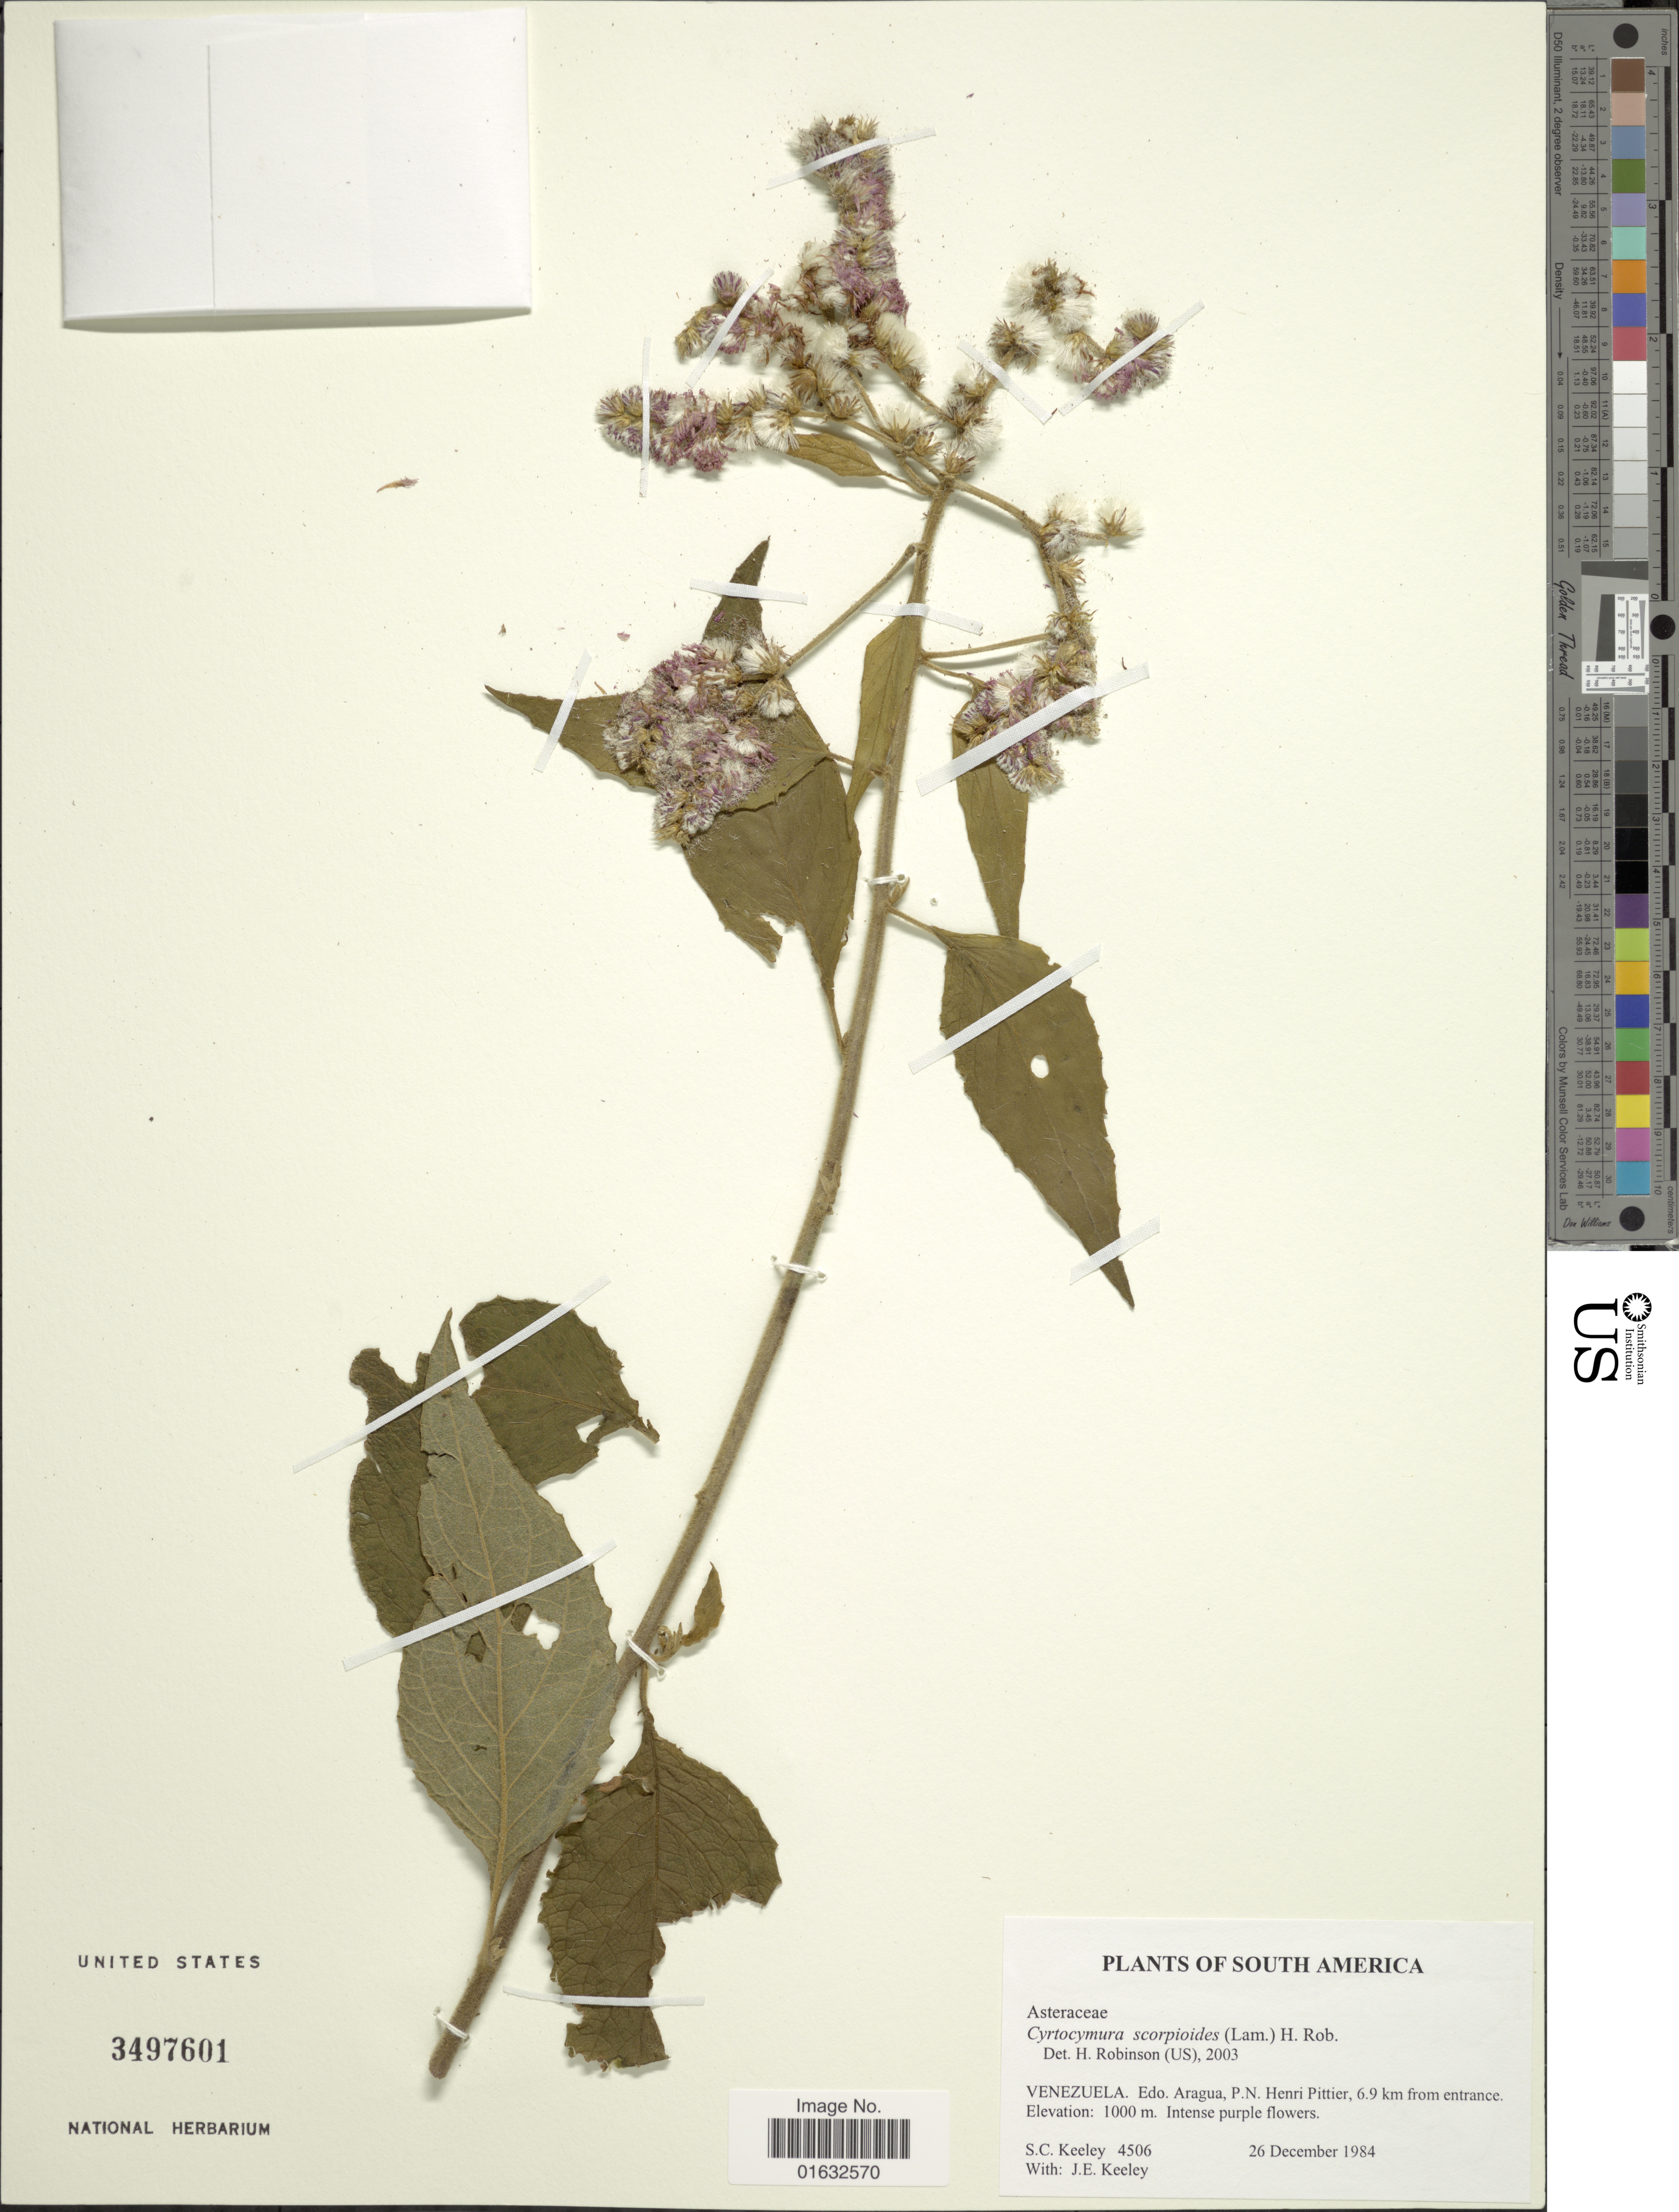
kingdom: Plantae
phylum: Tracheophyta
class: Magnoliopsida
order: Asterales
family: Asteraceae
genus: Cyrtocymura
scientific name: Cyrtocymura scorpioides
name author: (Lam.) H. Rob.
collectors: S. C. Keeley & J. E. Keeley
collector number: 4506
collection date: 1984-12-26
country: Venezuela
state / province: Aragua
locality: Edp. Aragua, P.N. Henri Pittier, 6.9 km from entrance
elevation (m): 1000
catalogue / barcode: US 3497601